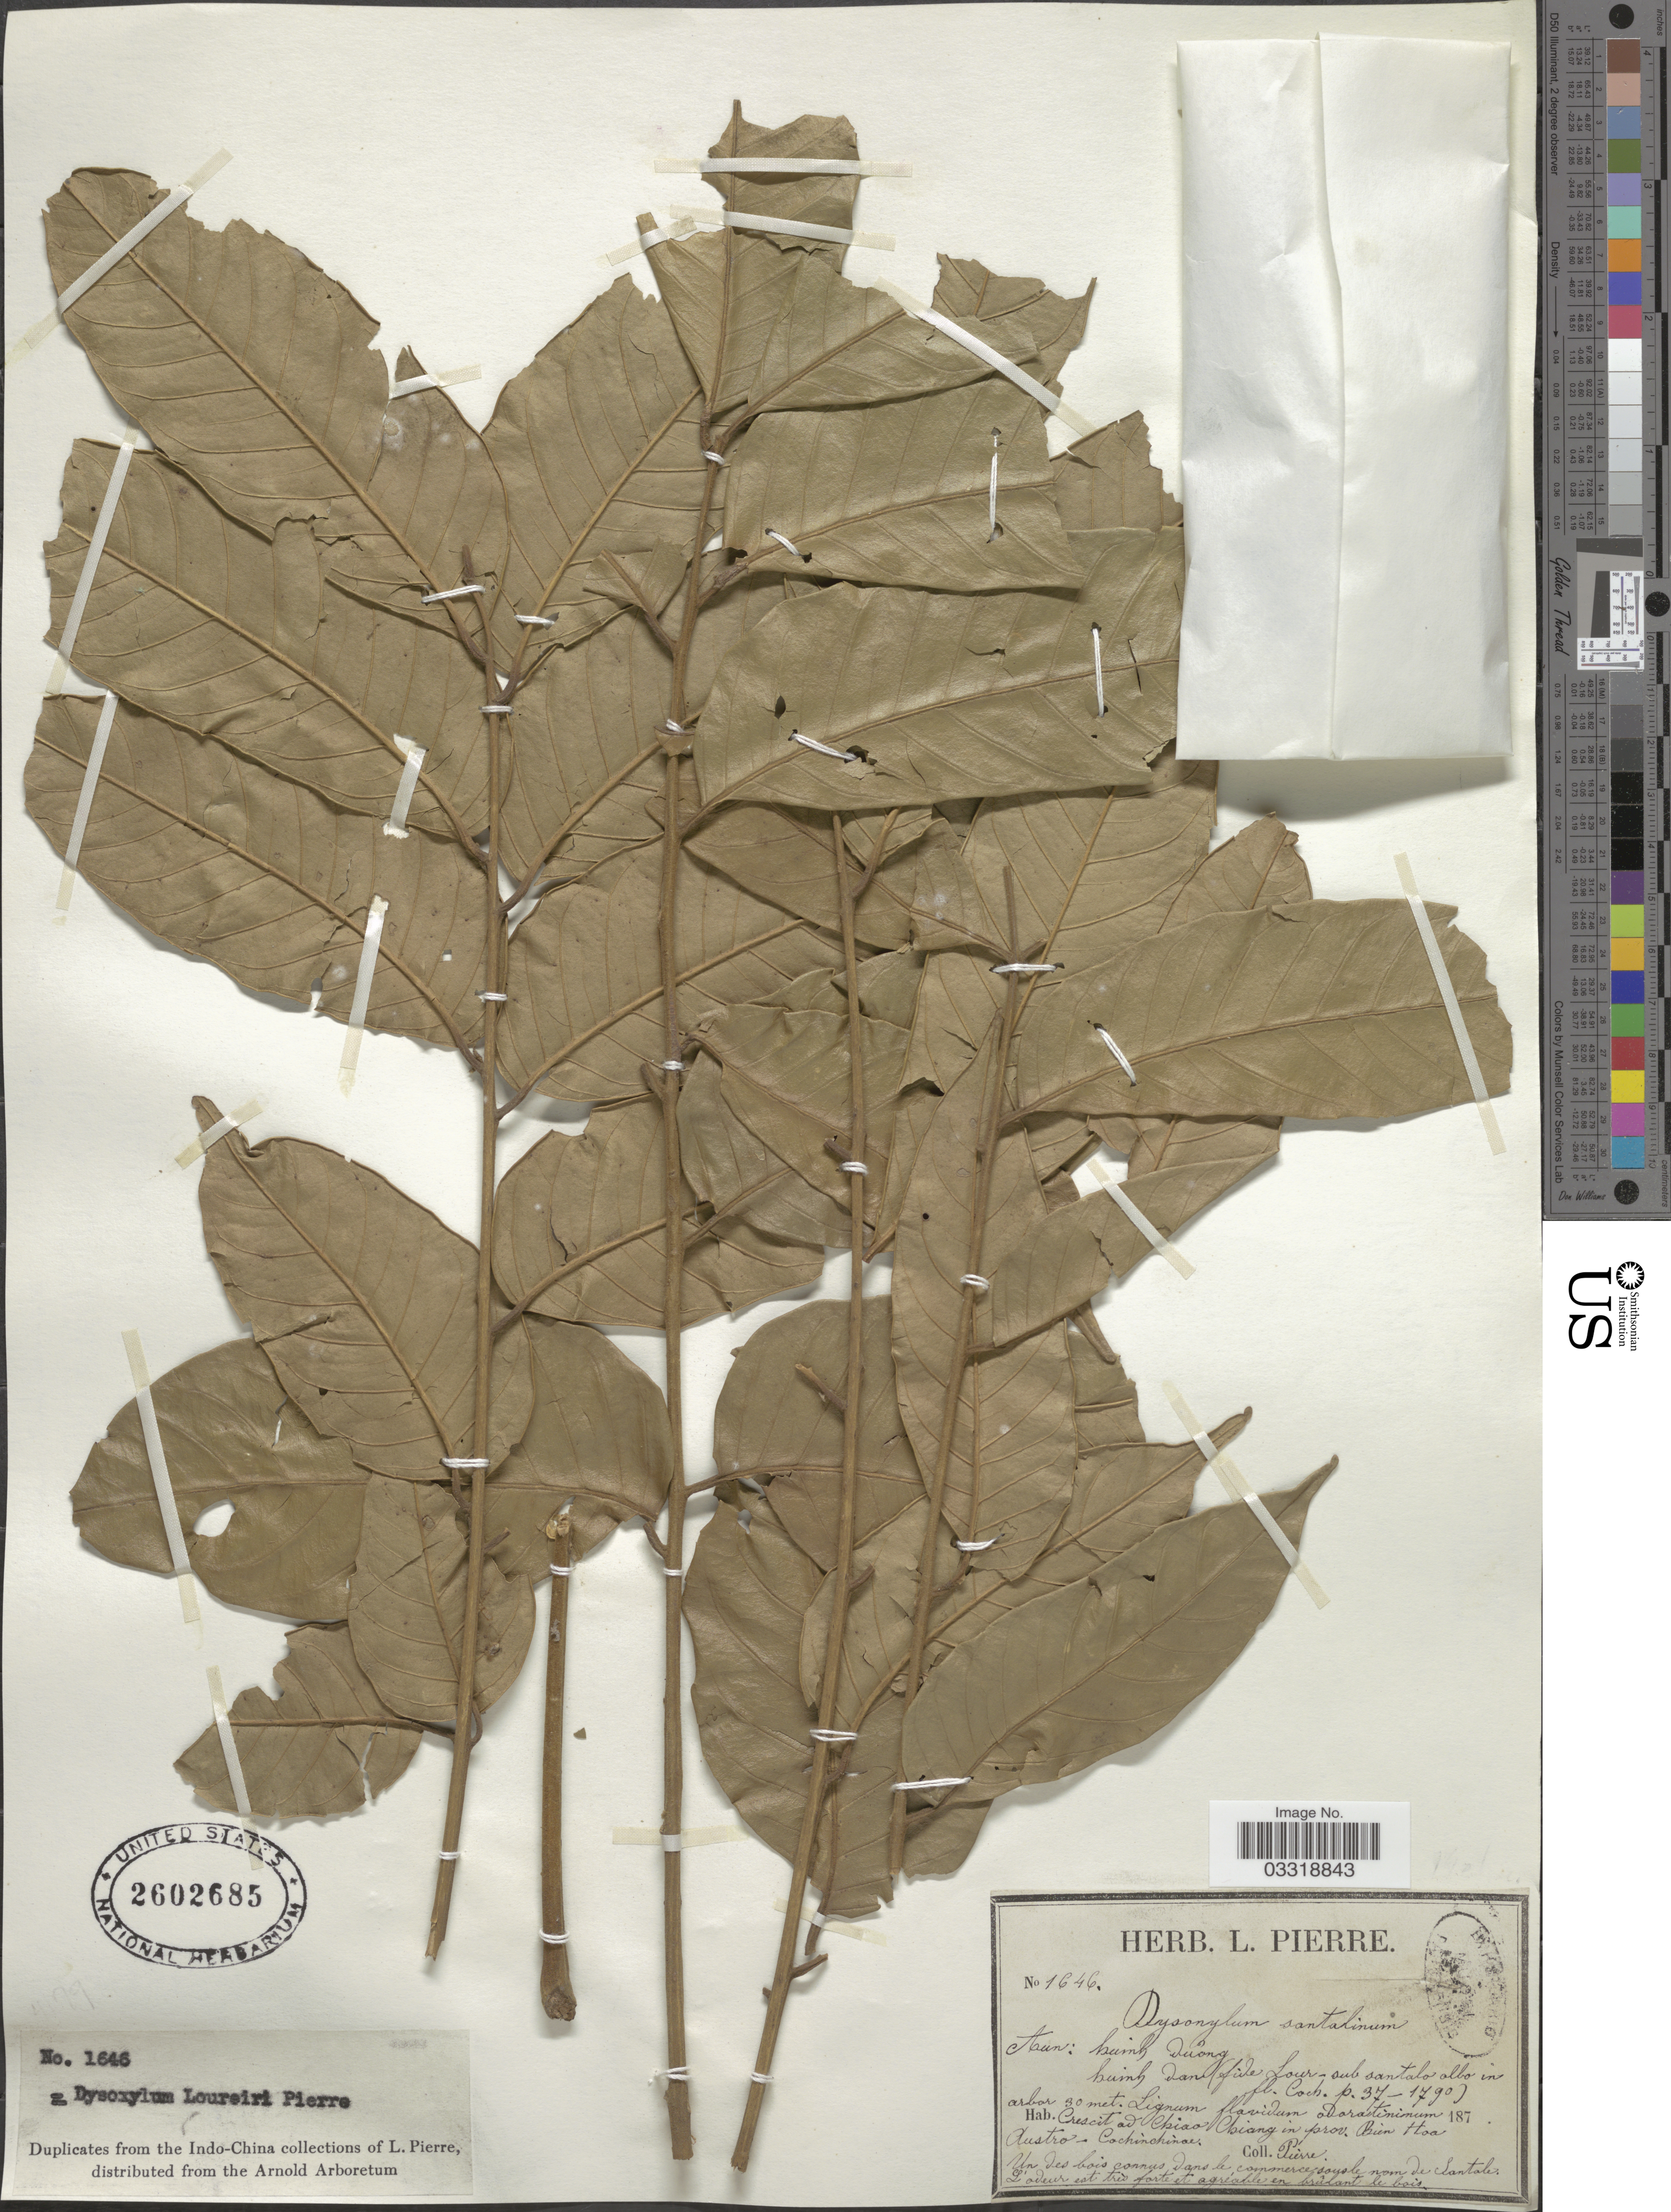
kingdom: Plantae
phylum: Tracheophyta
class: Magnoliopsida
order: Sapindales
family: Meliaceae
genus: Didymocheton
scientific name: Didymocheton loureiroi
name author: (Pierre) Harms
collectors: L. Pierre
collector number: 1646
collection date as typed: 187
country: Vietnam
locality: Crescit ad Chiao Chiang in prov. Bien Hoa. Austro - Cochinchinae.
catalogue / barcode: US 2602685